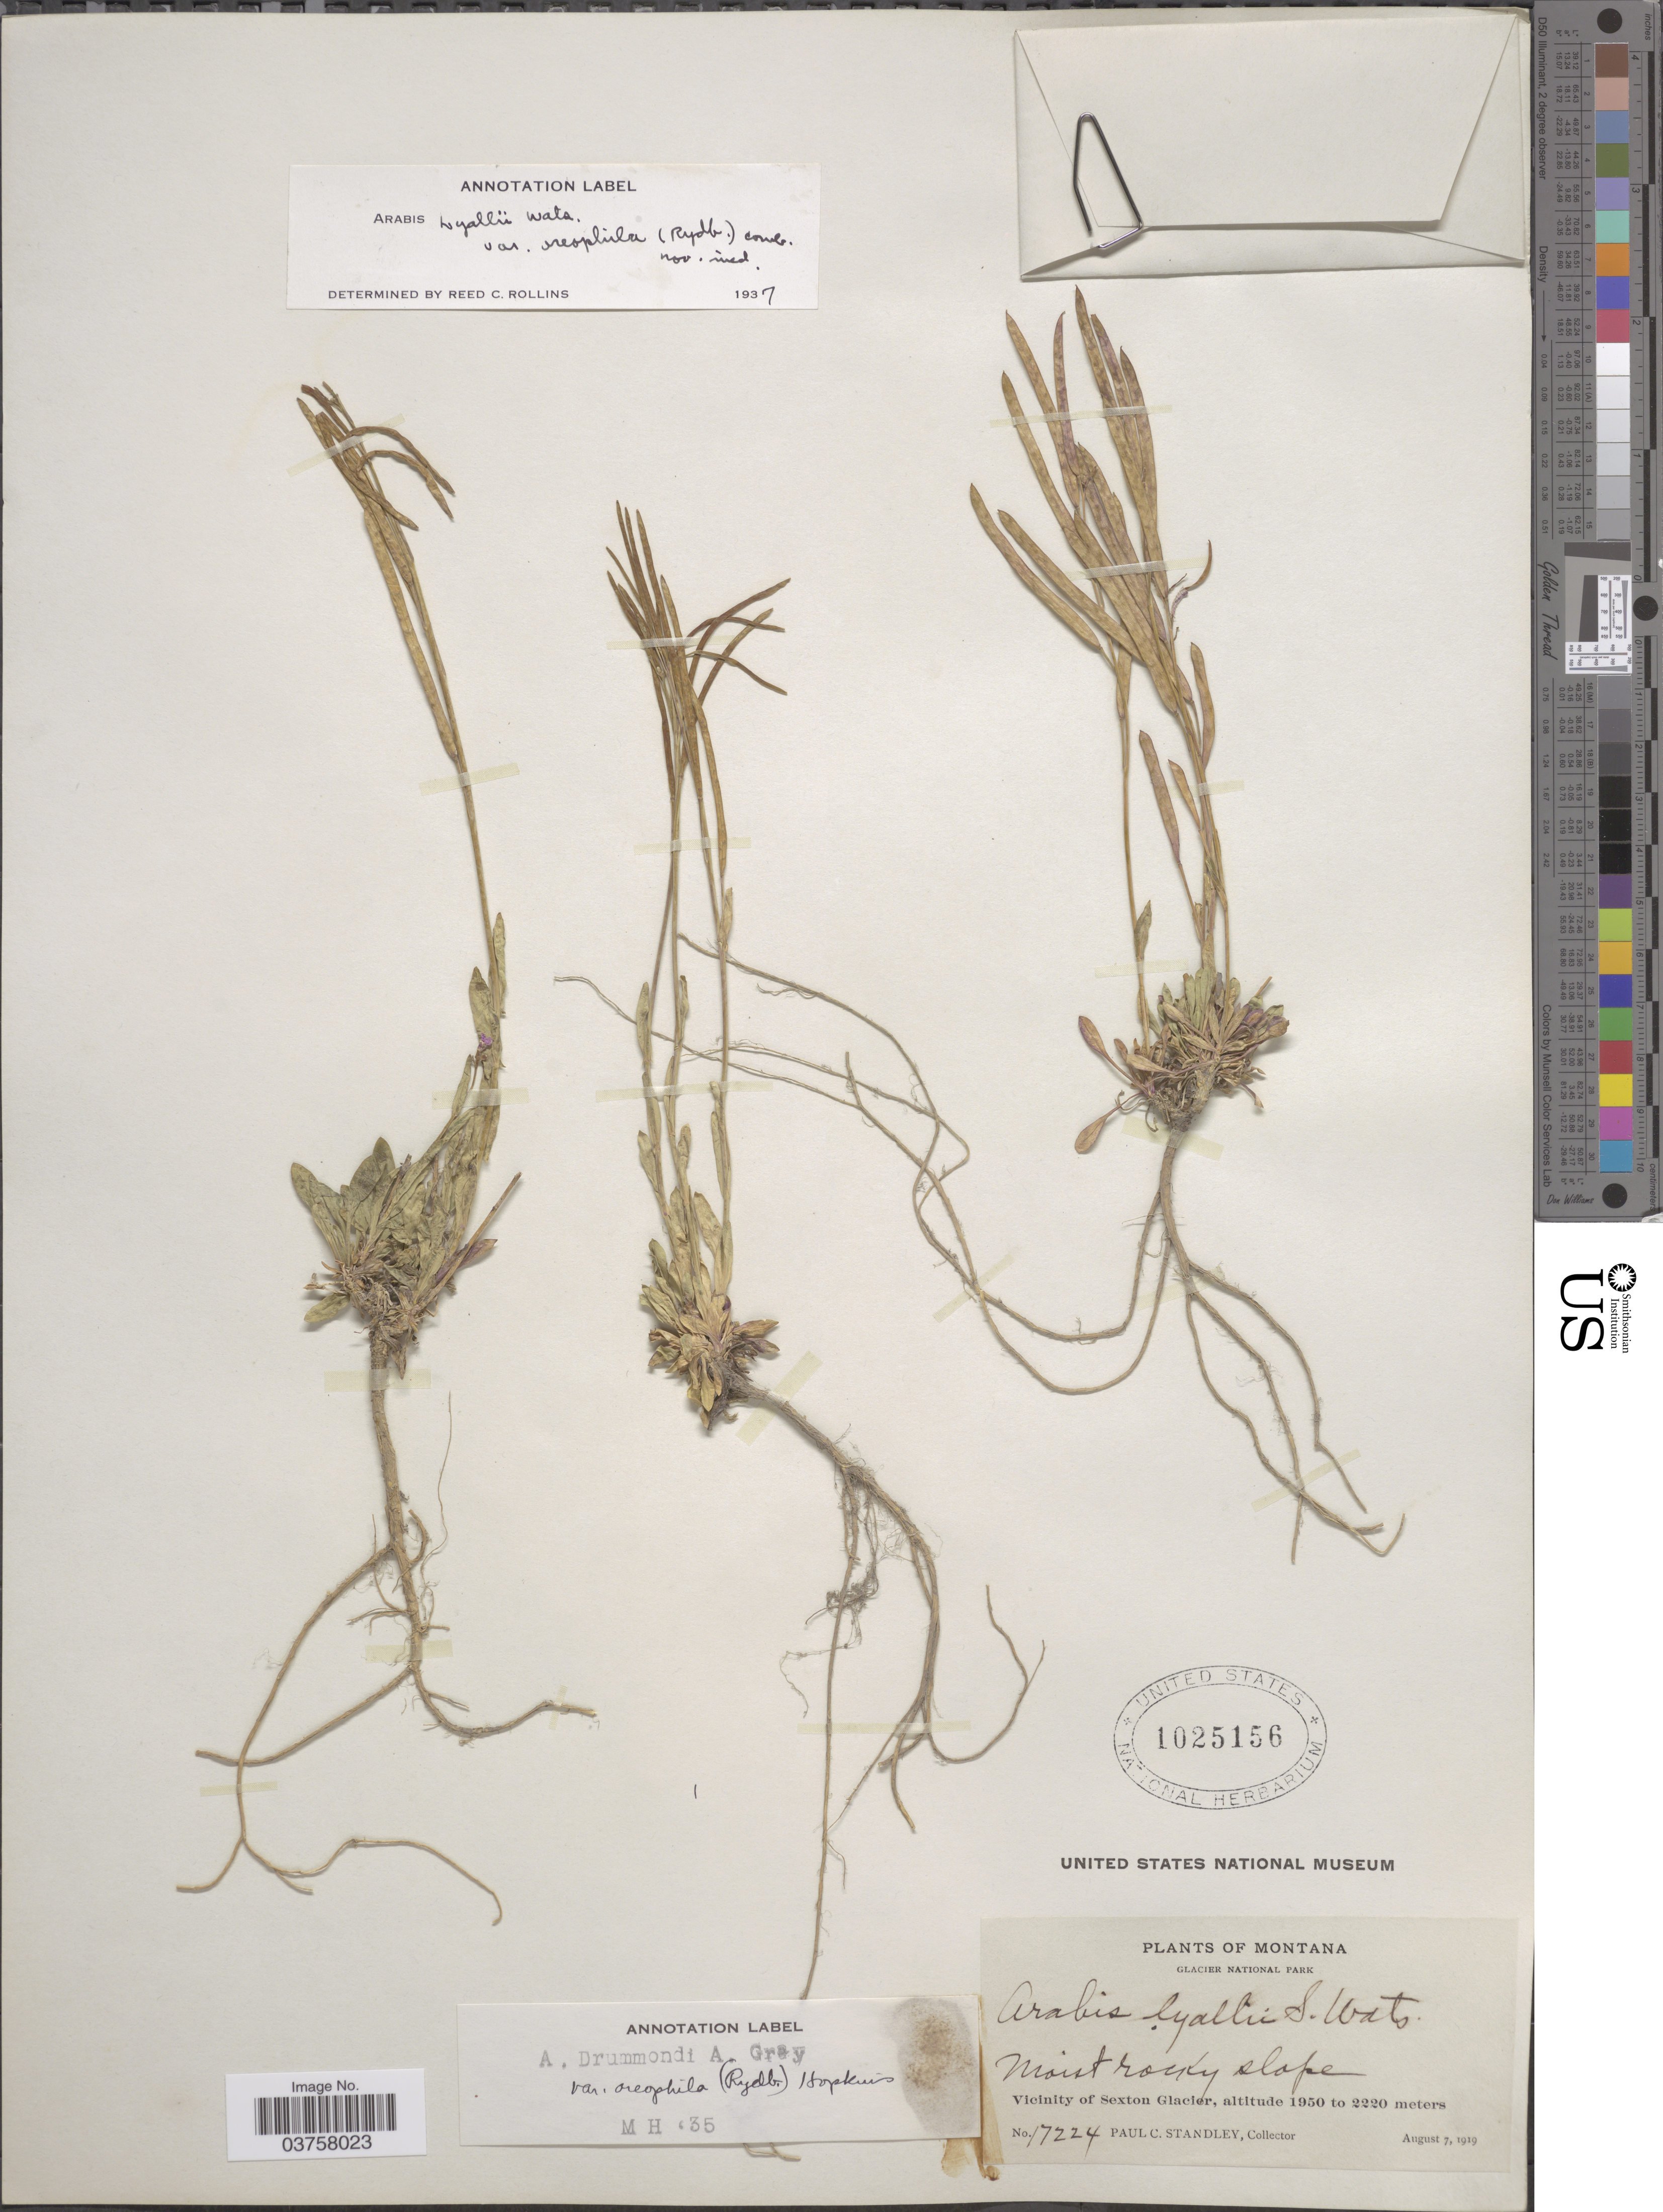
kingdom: Plantae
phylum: Tracheophyta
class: Magnoliopsida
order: Brassicales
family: Brassicaceae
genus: Arabis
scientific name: Arabis lyallii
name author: S. Watson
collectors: P. C. Standley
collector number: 17224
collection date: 1919-08-07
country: United States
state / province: Montana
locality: Glacier National Park. Vicinity of Sexton Glacier.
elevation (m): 1950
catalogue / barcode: US 1025156